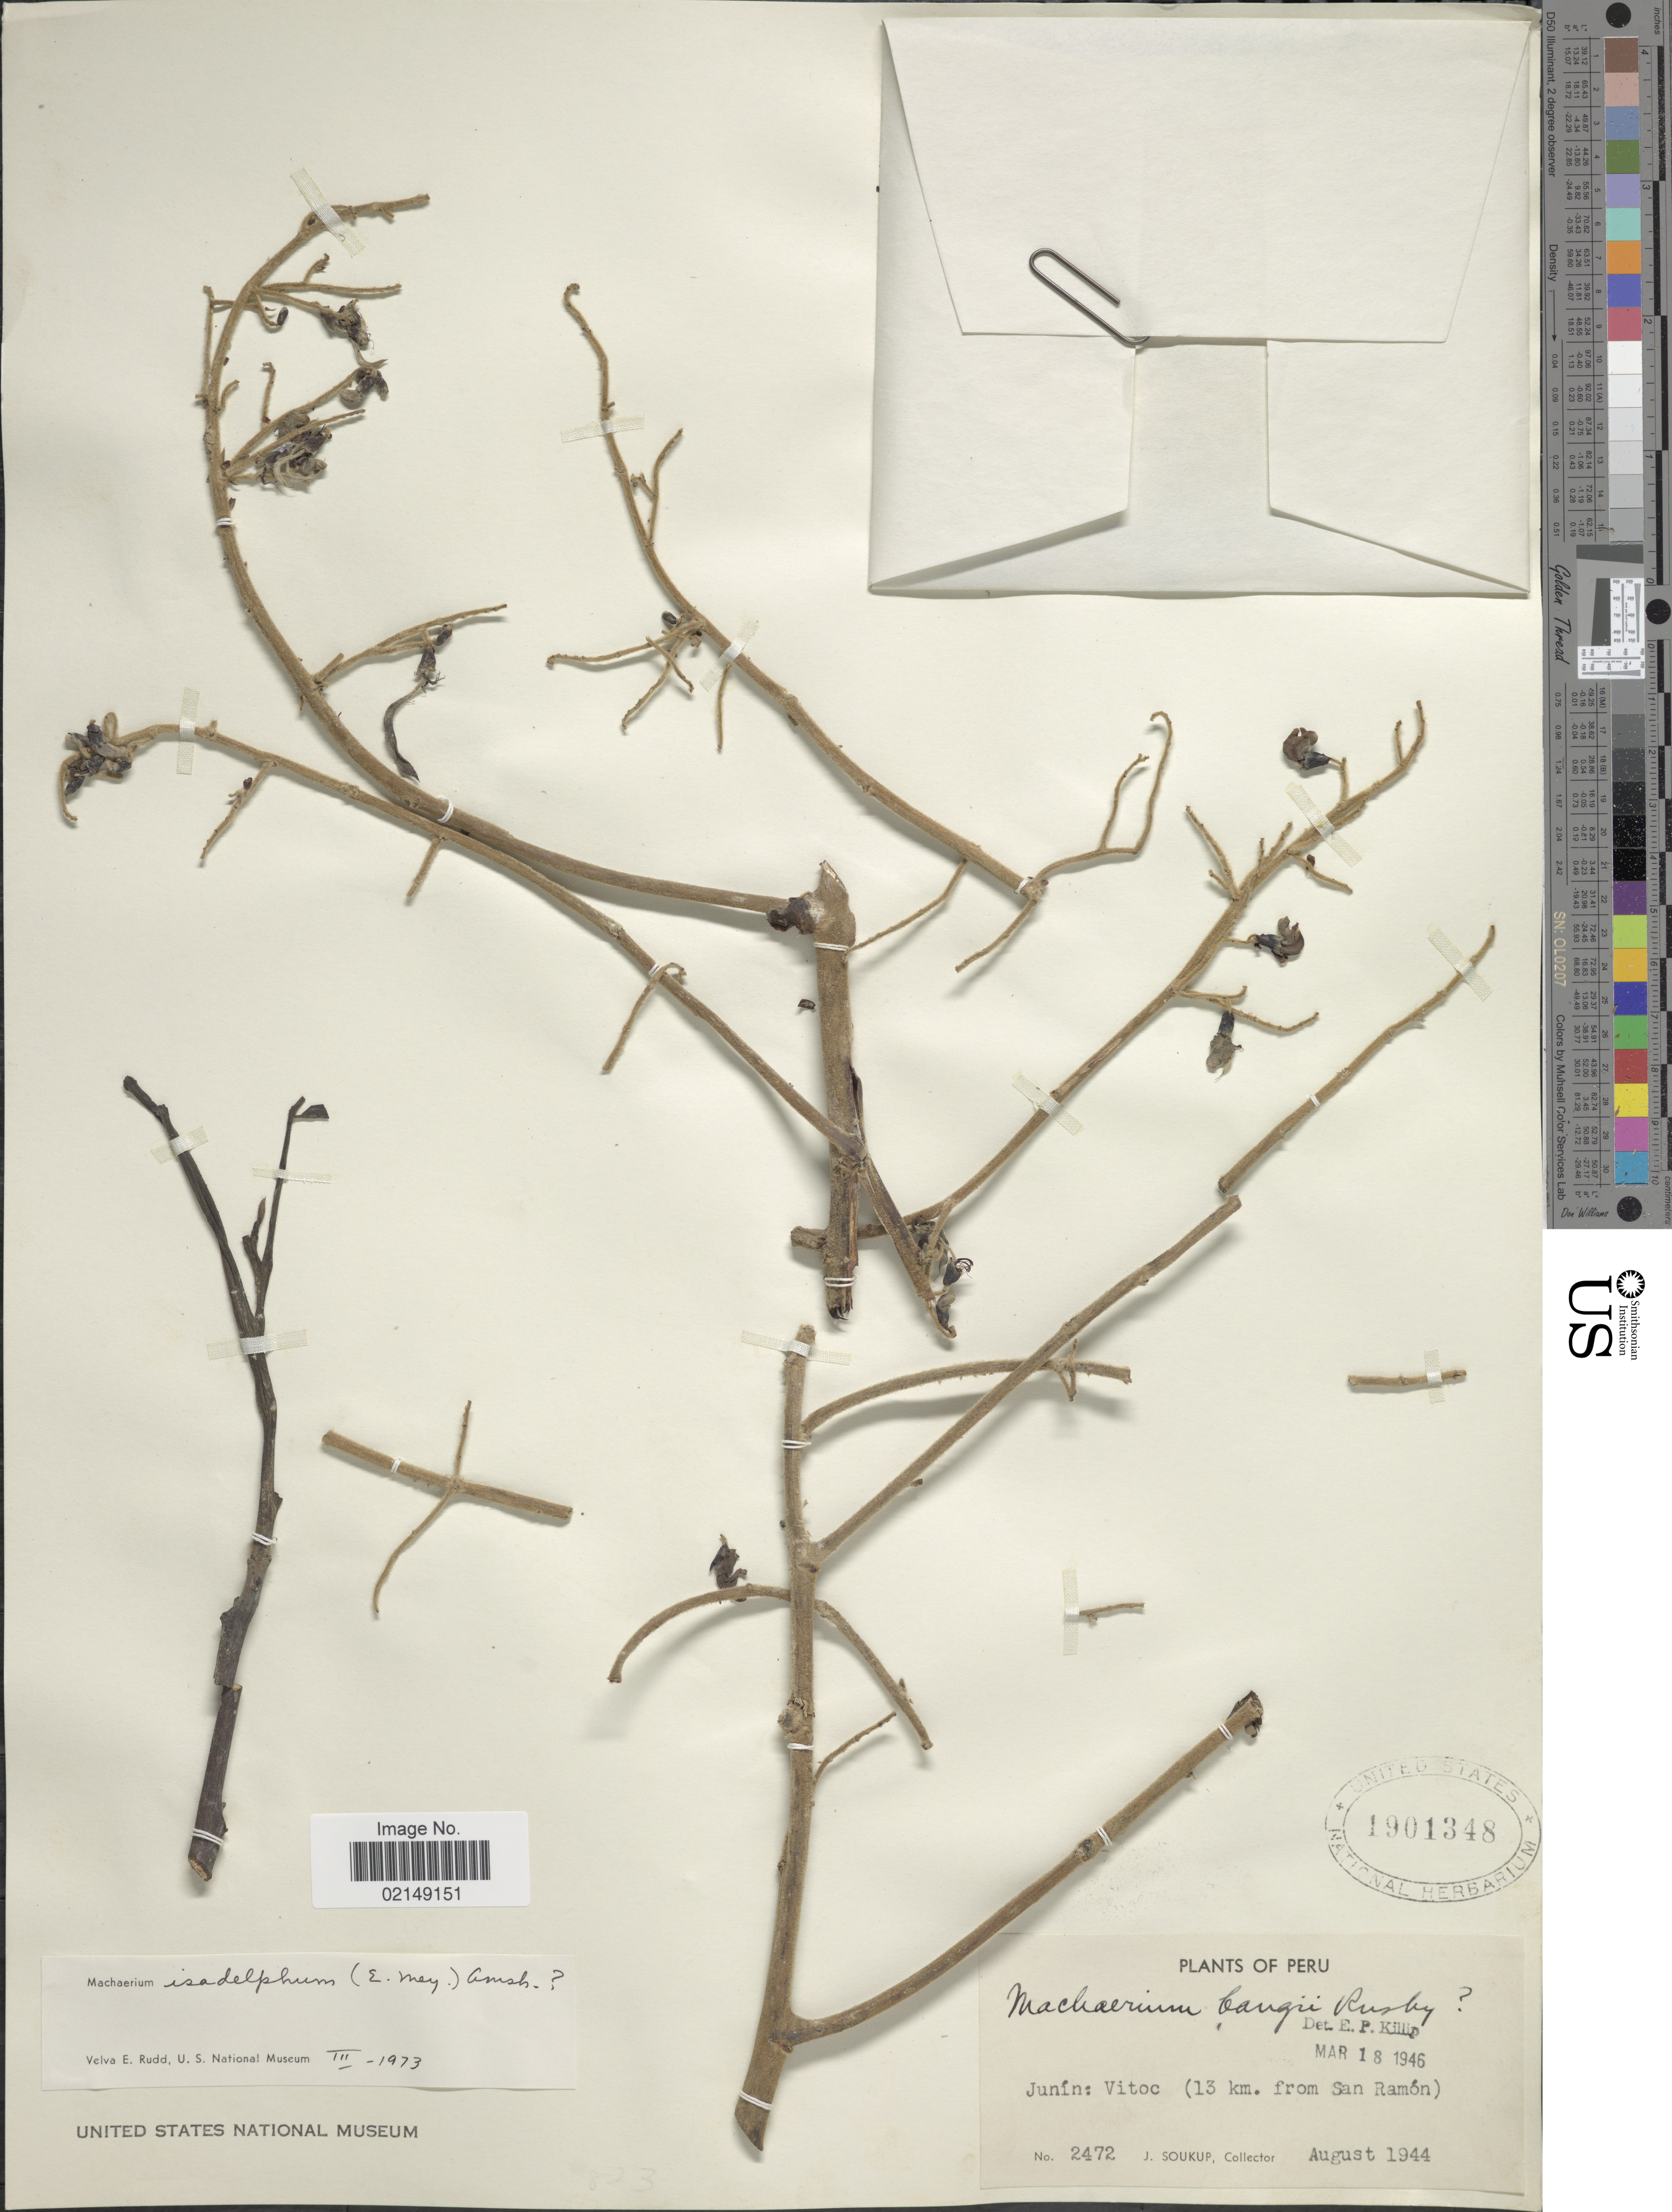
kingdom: Plantae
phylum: Tracheophyta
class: Magnoliopsida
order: Fabales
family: Fabaceae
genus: Machaerium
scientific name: Machaerium isadelphum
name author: (E. Mey.) Amshoff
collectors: J. Soukup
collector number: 2472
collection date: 1944-08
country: Peru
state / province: Junín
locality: Vitoc (13 km. from San Ramon).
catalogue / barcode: US 1901348